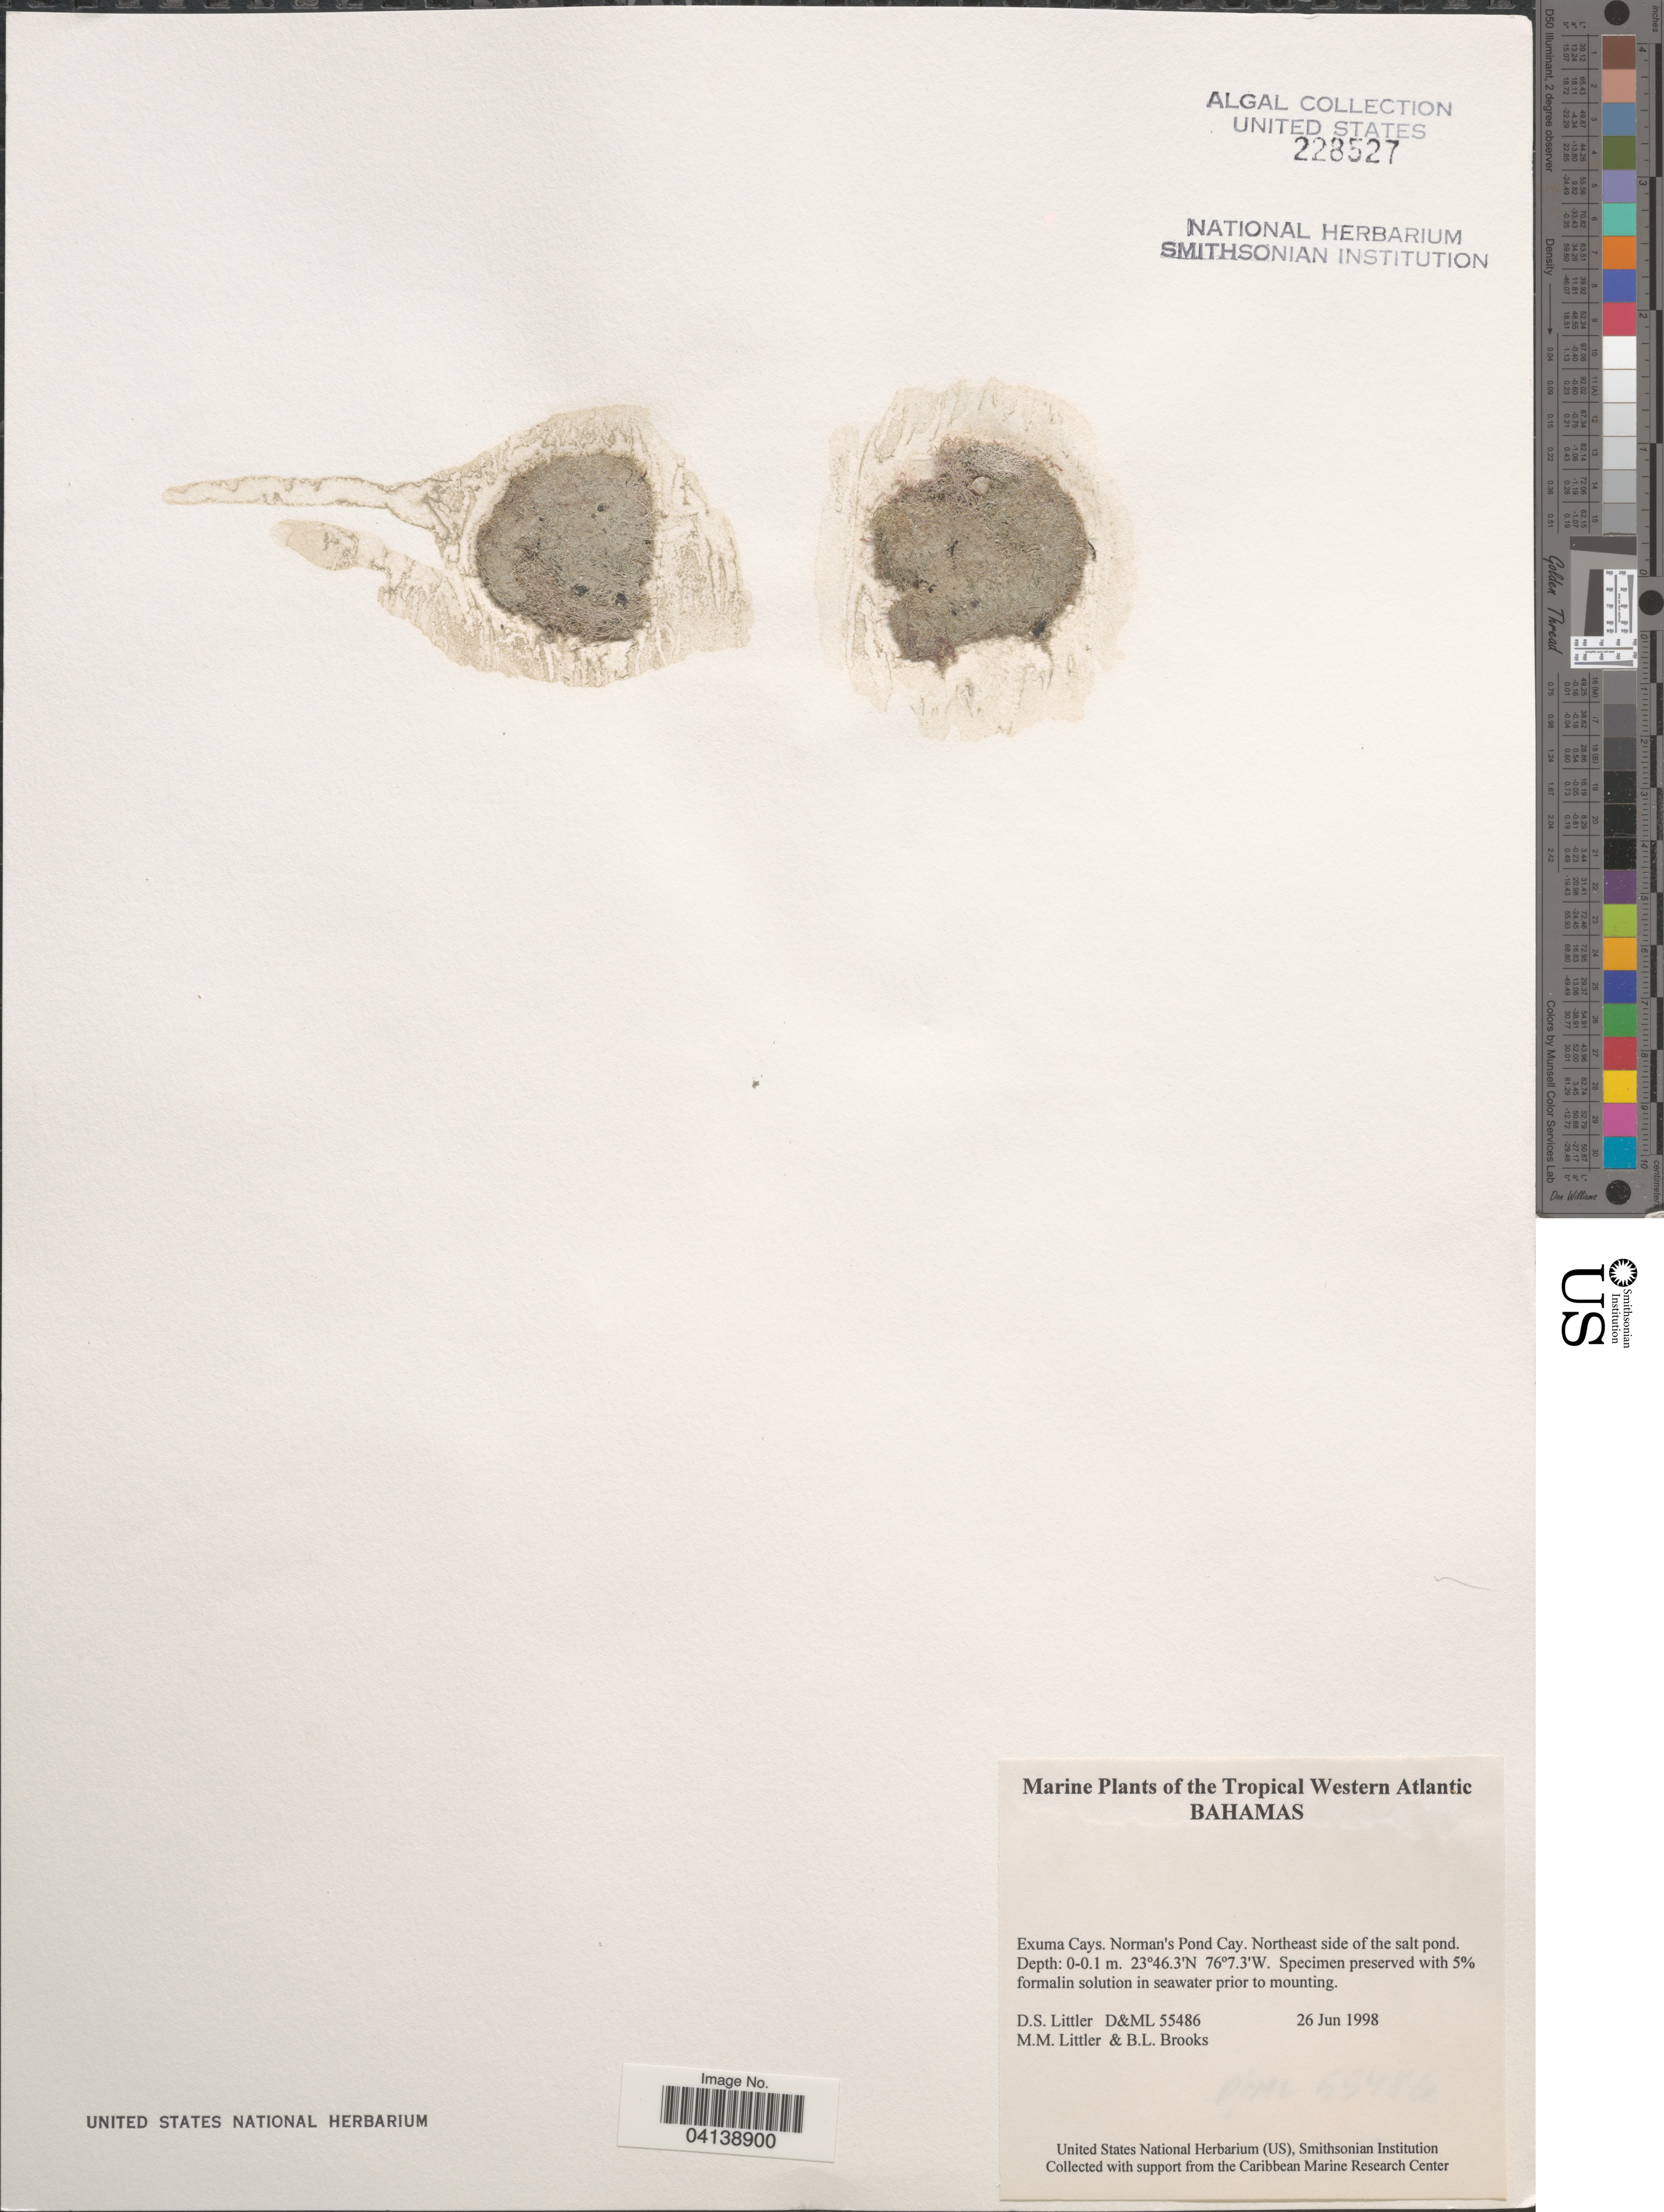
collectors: D. S. Littler & B. Brooks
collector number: D&ML55486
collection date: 1998-06-26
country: Bahamas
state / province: Exuma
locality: The Tropical Western Atlantic. Exuma Cays. Norman's Pond Cay. Northeast side of the salt pond.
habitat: Northeast side of the salt pond.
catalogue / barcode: US 228527